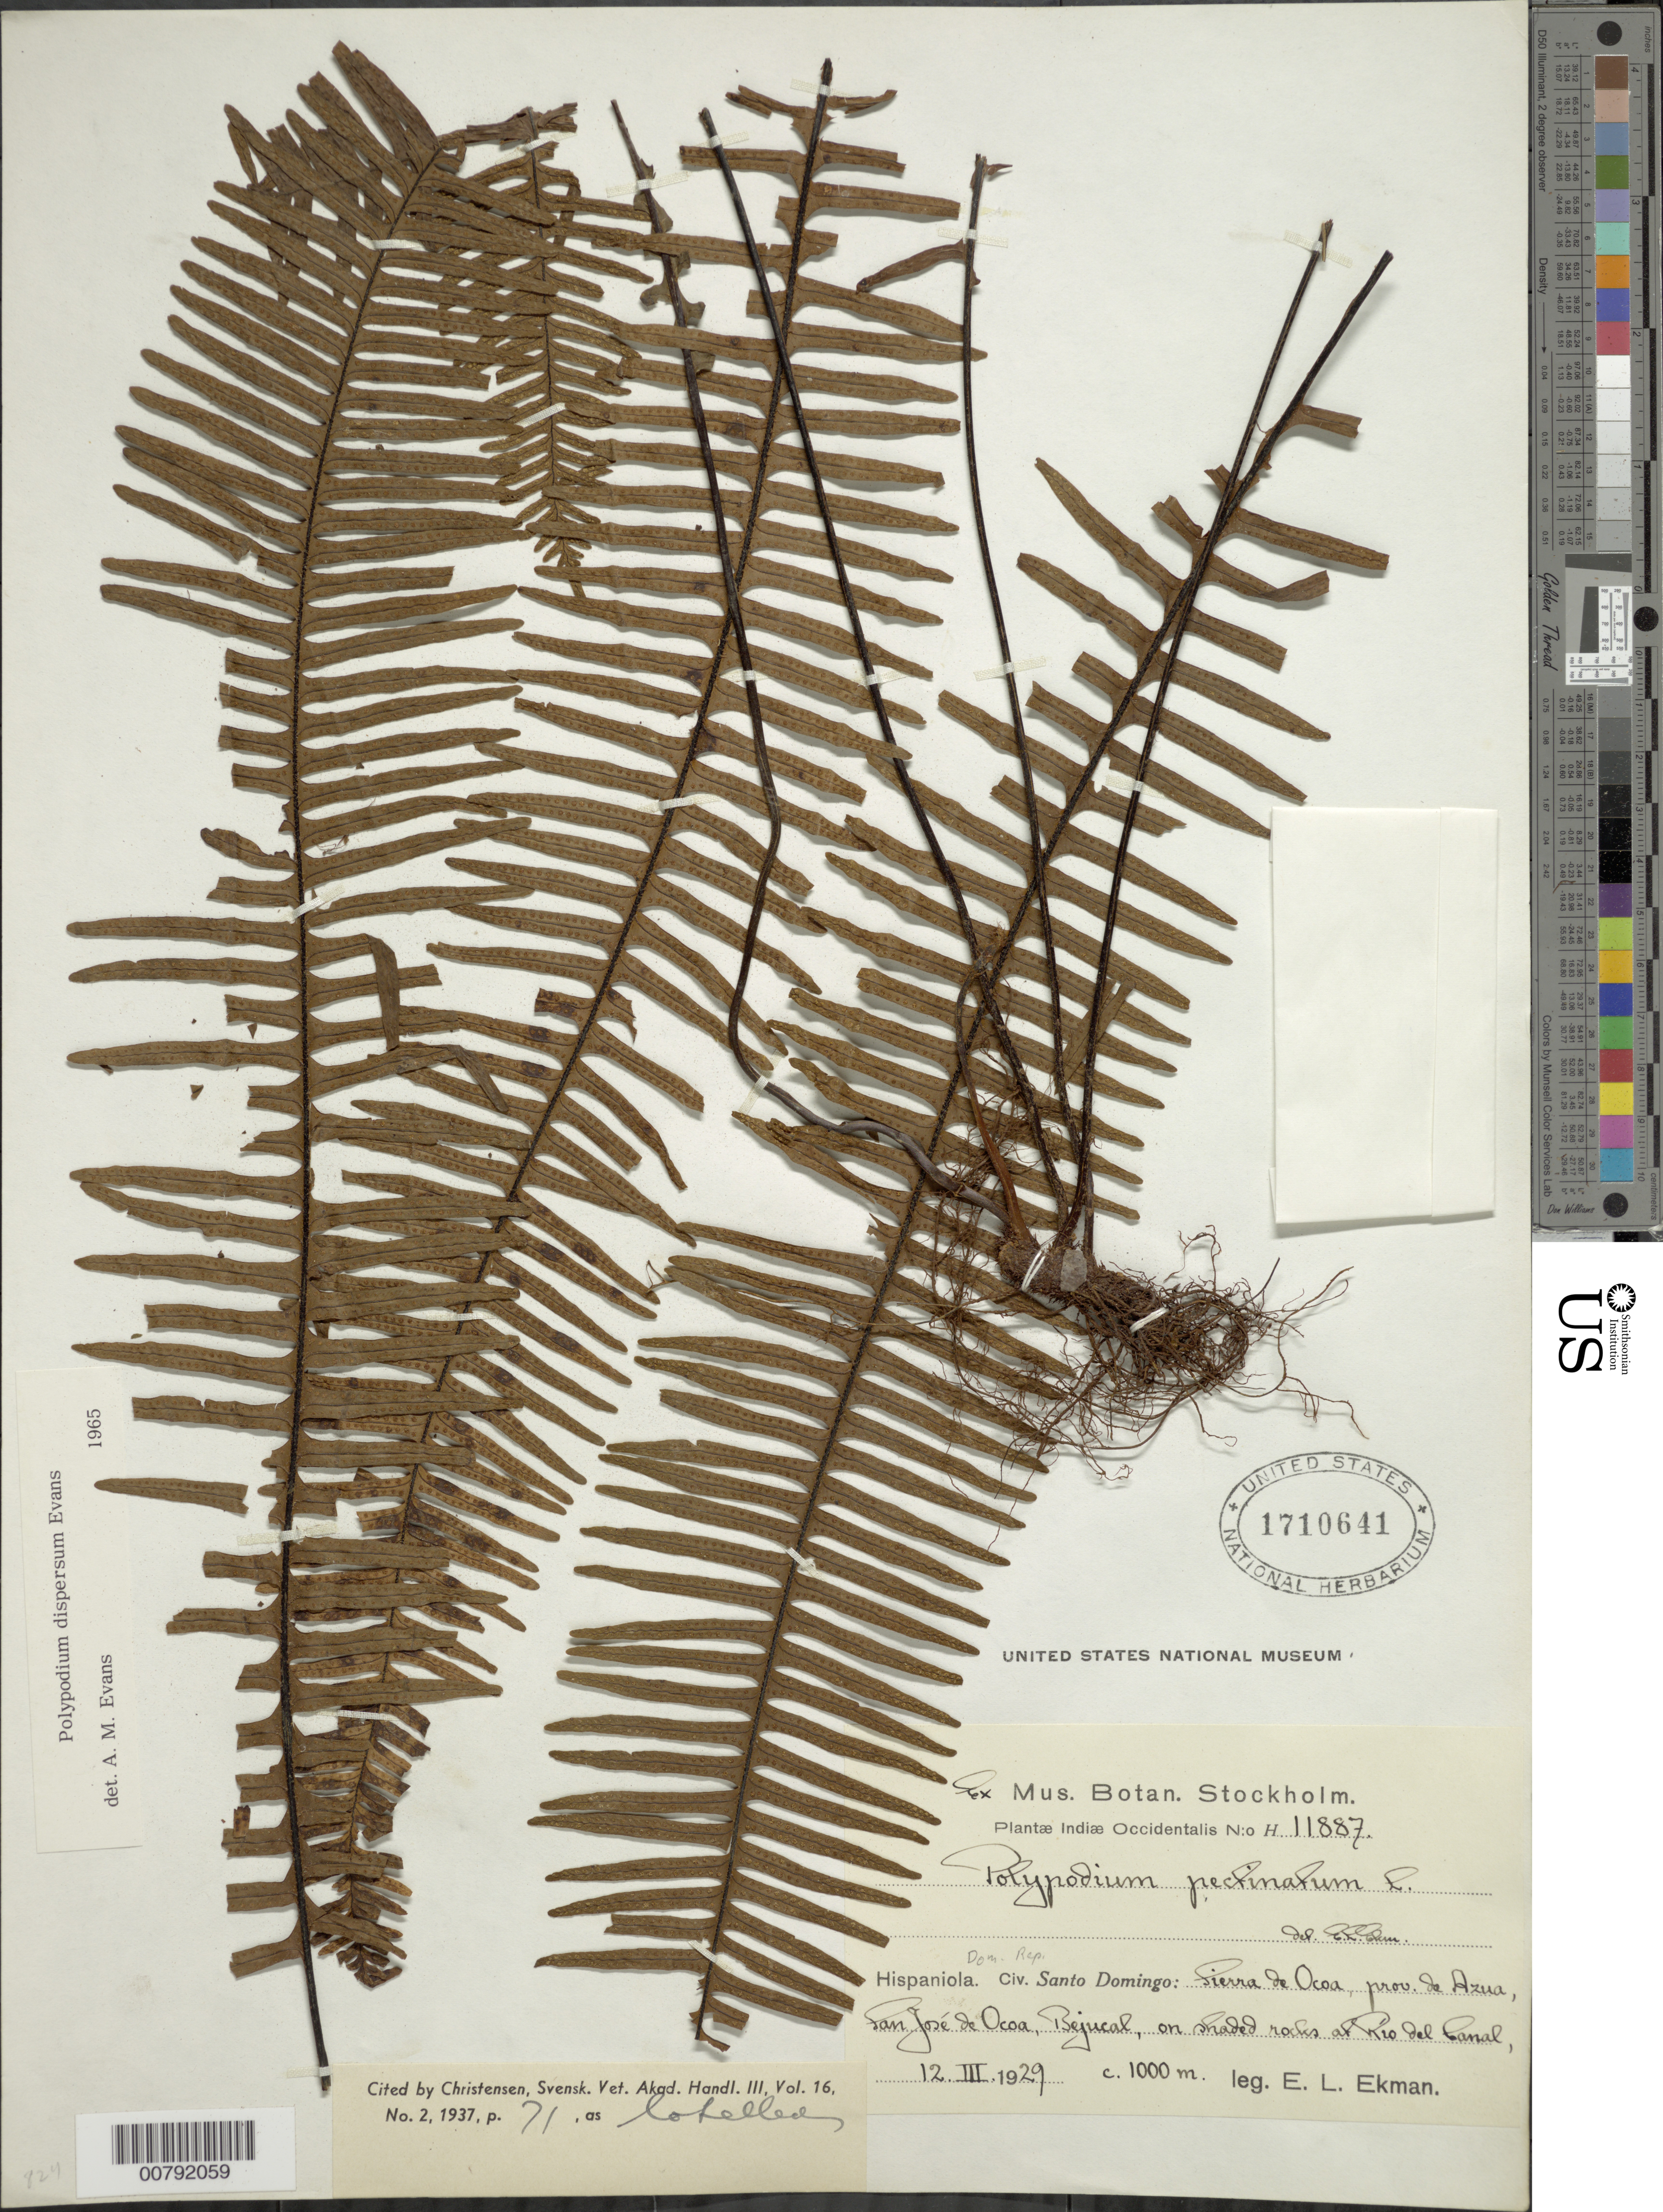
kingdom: Plantae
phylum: Tracheophyta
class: Polypodiopsida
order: Polypodiales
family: Polypodiaceae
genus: Pecluma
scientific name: Pecluma dispersa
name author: (A.M. Evans) M.G. Price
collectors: E. L. Ekman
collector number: H 11887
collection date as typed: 12 Mar 1929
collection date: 1929-03-12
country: Dominican Republic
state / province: Azua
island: Hispaniola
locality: Sierra de Ocoa, San José de Ocoa, Bejucal; at Río del Canal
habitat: On shaded rocks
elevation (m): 1000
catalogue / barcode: US 1710641